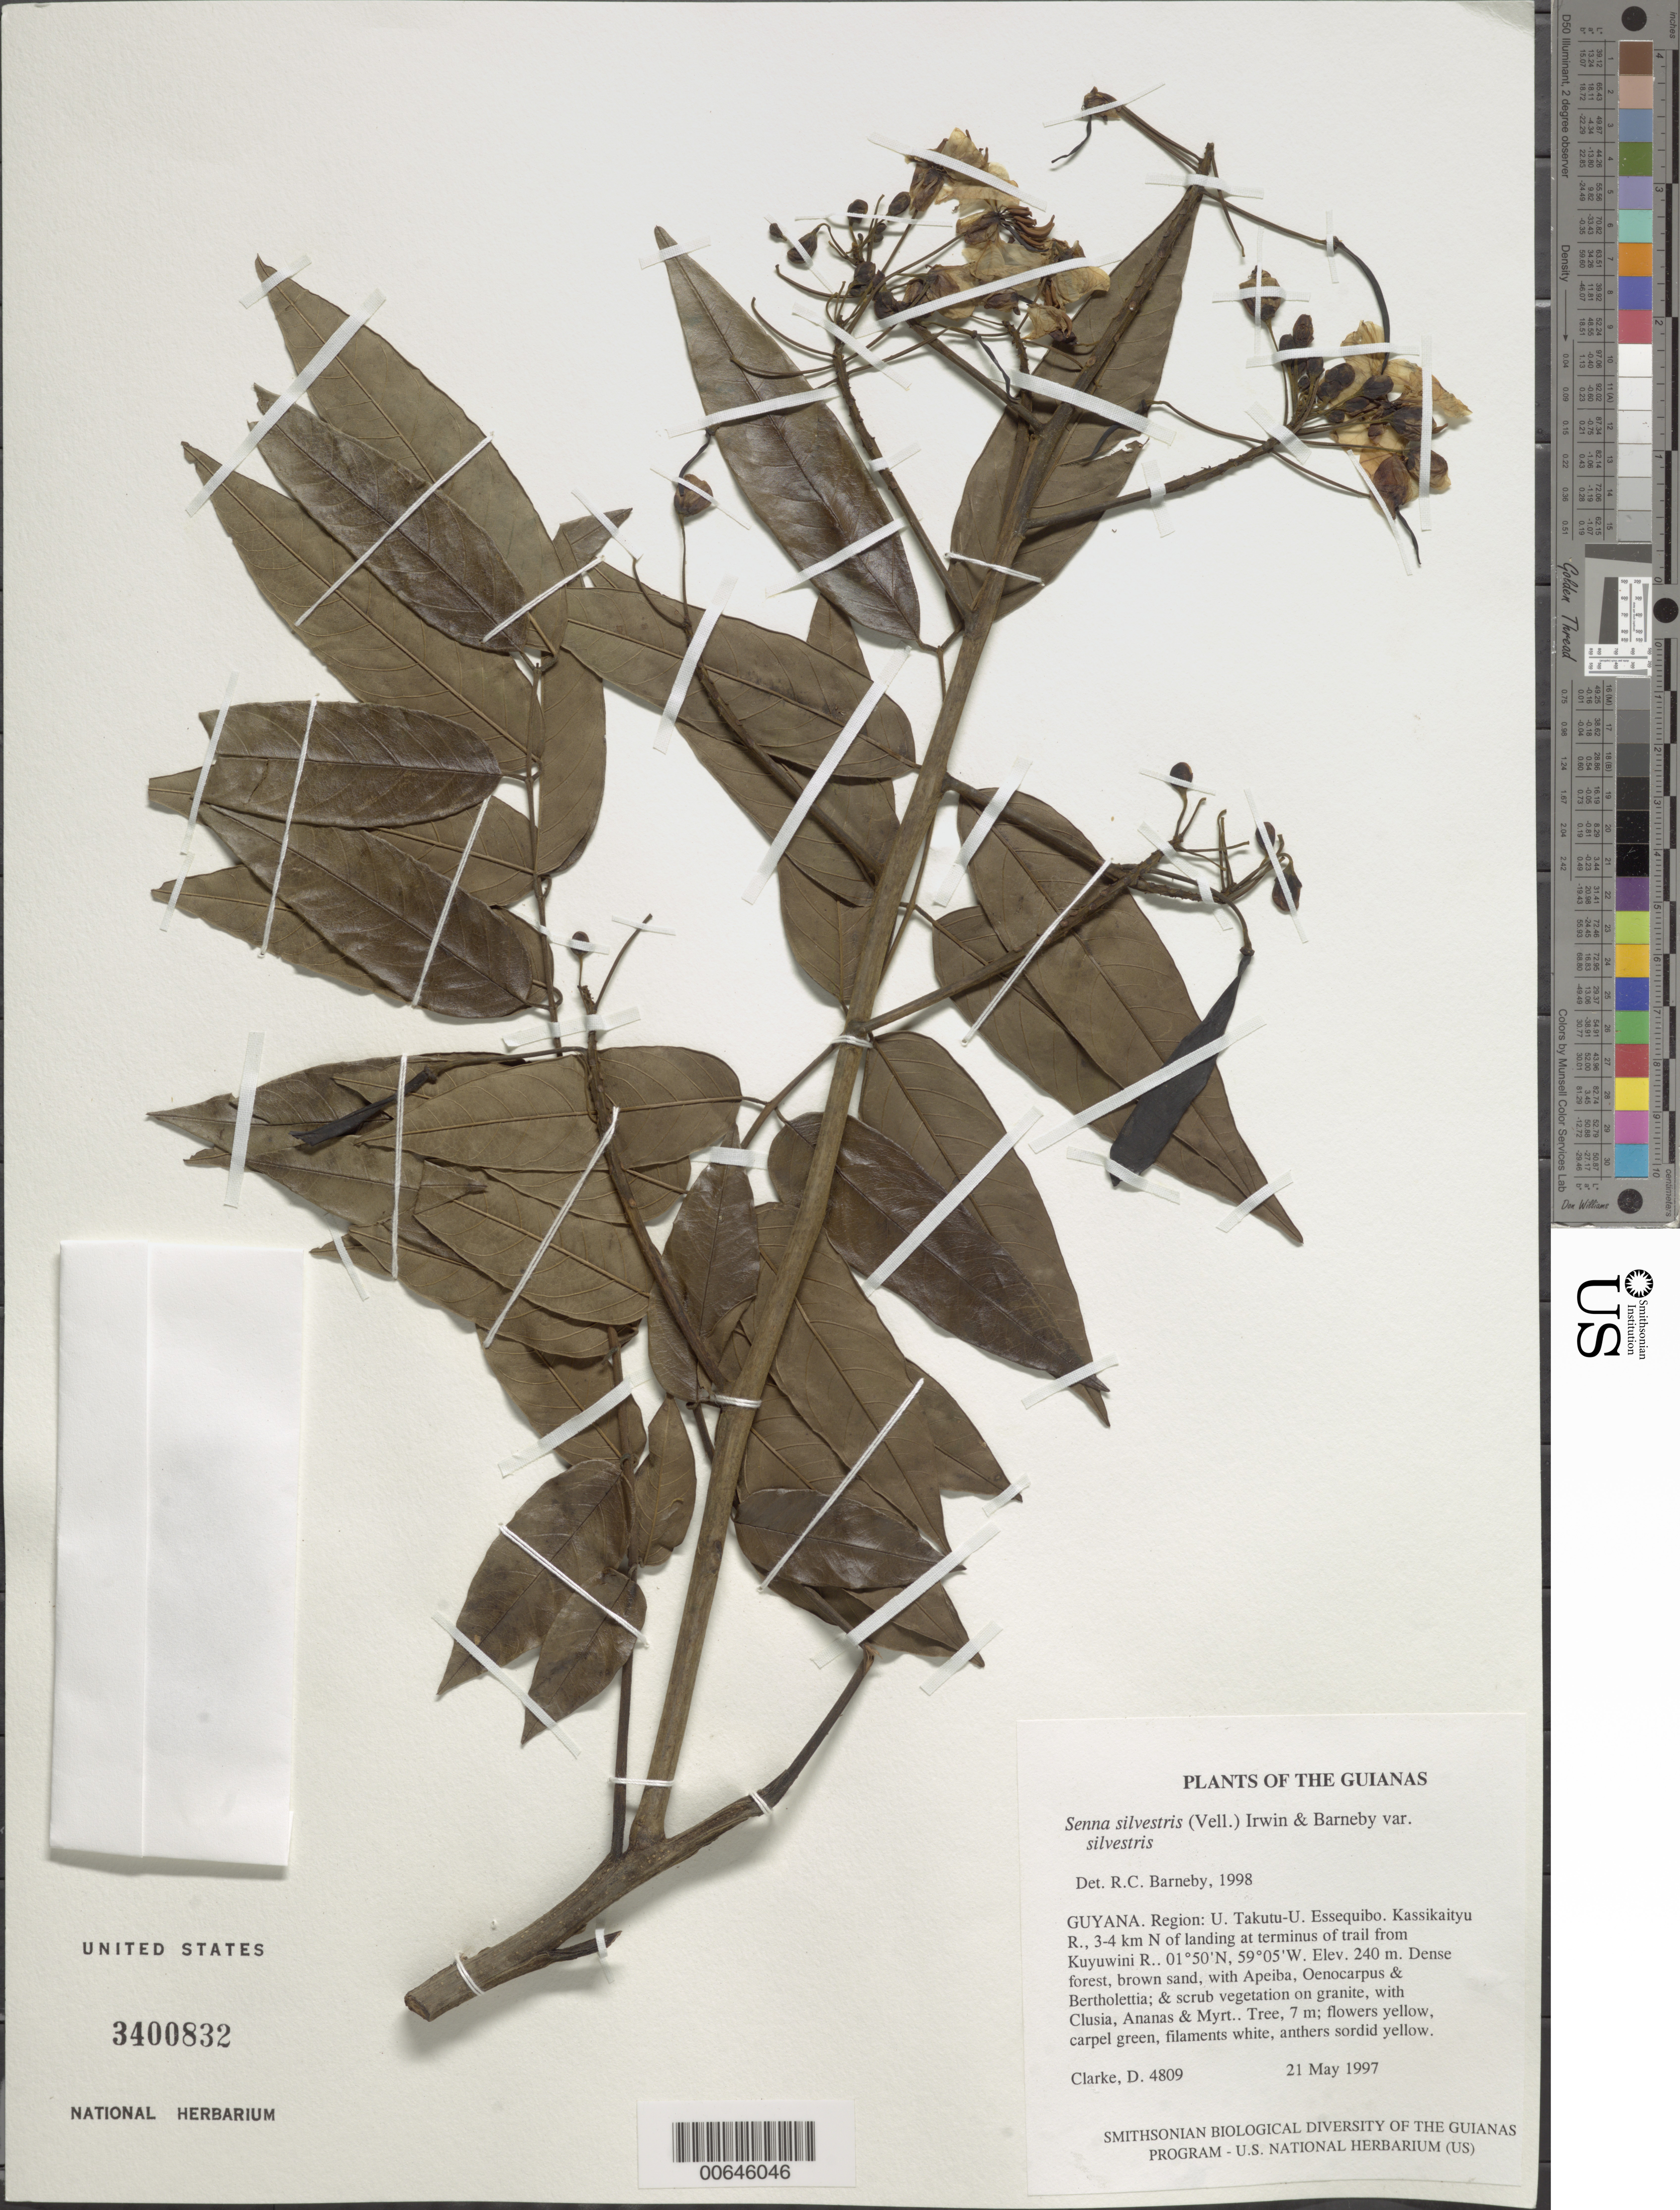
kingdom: Plantae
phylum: Tracheophyta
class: Magnoliopsida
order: Fabales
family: Fabaceae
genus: Senna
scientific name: Senna silvestris var. silvestris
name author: (Vell.) H.S. Irwin & Barneby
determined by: Barneby, Rupert C., (NY)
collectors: H. D. Clarke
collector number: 4809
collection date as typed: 21 May 1997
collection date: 1997-05-21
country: Guyana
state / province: U. Takutu-U. Essequibo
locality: Kassikaityu R., 3-4 km N of landing at terminus of trail from Kuyuwini R.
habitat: Dense forest, brown sand, with Apeiba, Oenocarpus & Bertholettia; & scrub vegetation on granite, with Clusia, Ananas & Myrt.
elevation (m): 240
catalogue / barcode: US 3400832